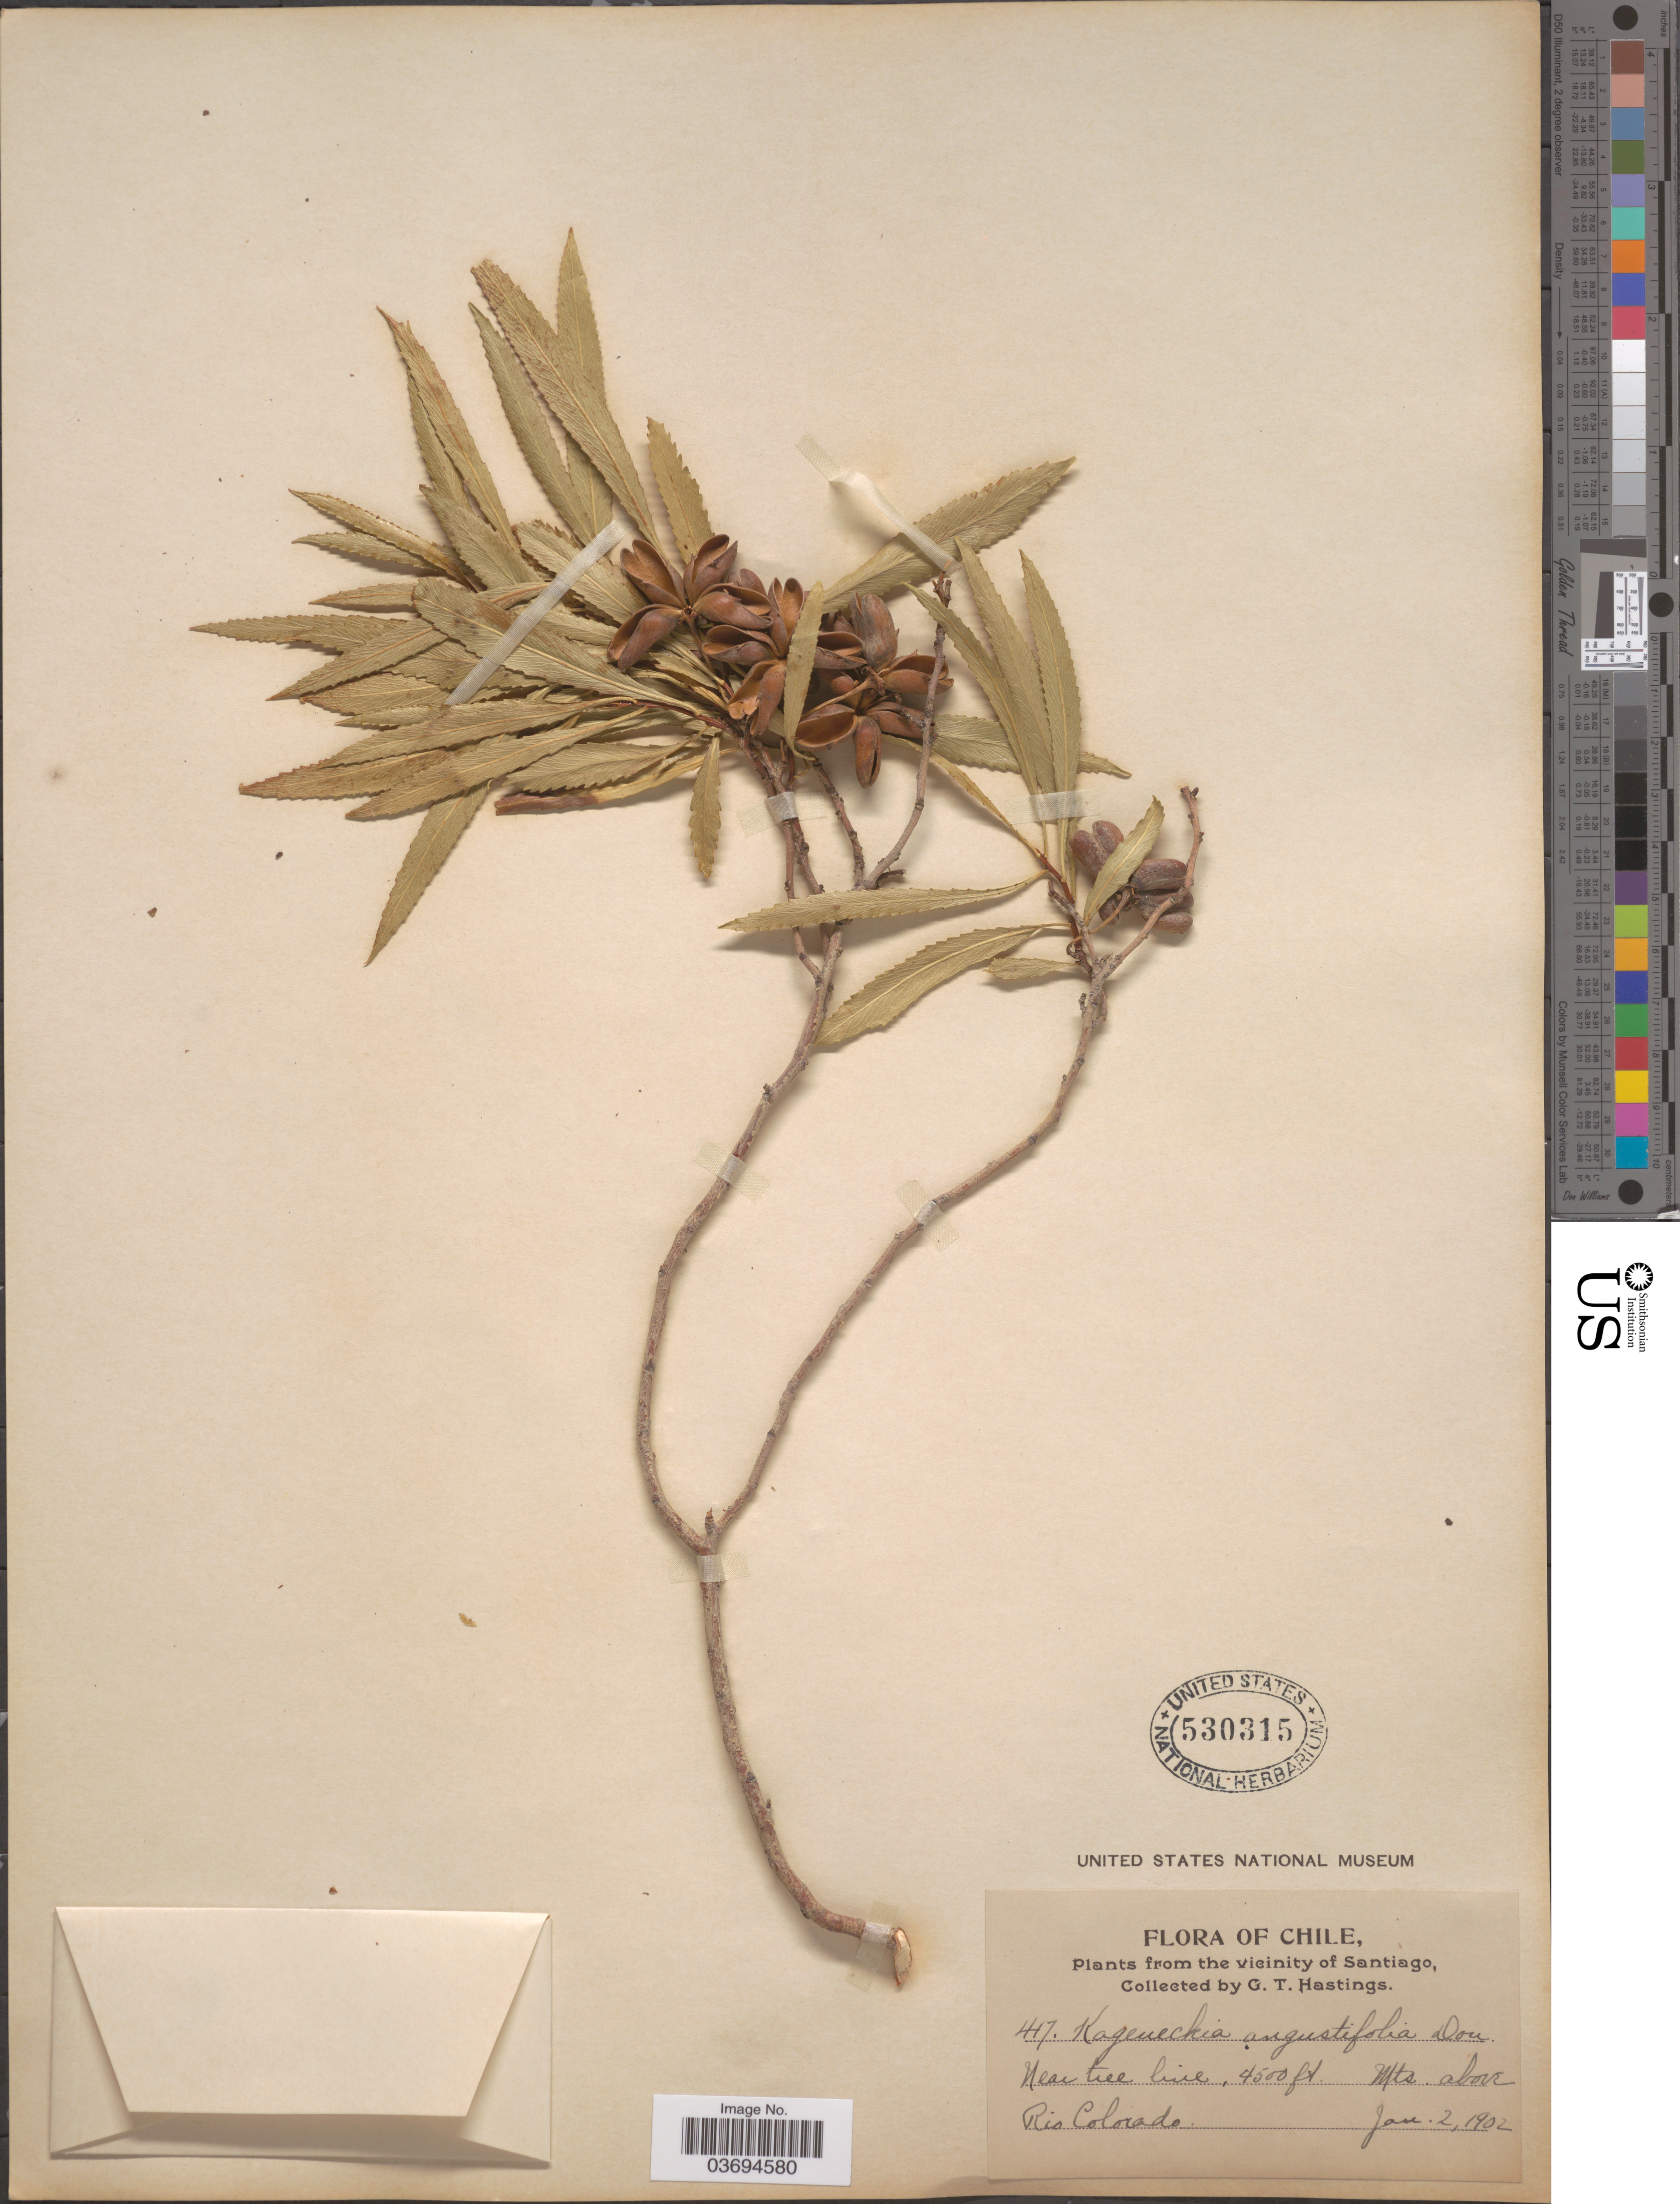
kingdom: Plantae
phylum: Tracheophyta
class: Magnoliopsida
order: Rosales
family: Rosaceae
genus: Kageneckia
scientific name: Kageneckia angustifolia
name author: D. Don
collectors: G. Hastings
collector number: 447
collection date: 1902-01-02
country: Chile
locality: Near tree line, Mts. above Rio Colorado.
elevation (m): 1372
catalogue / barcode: US 530315